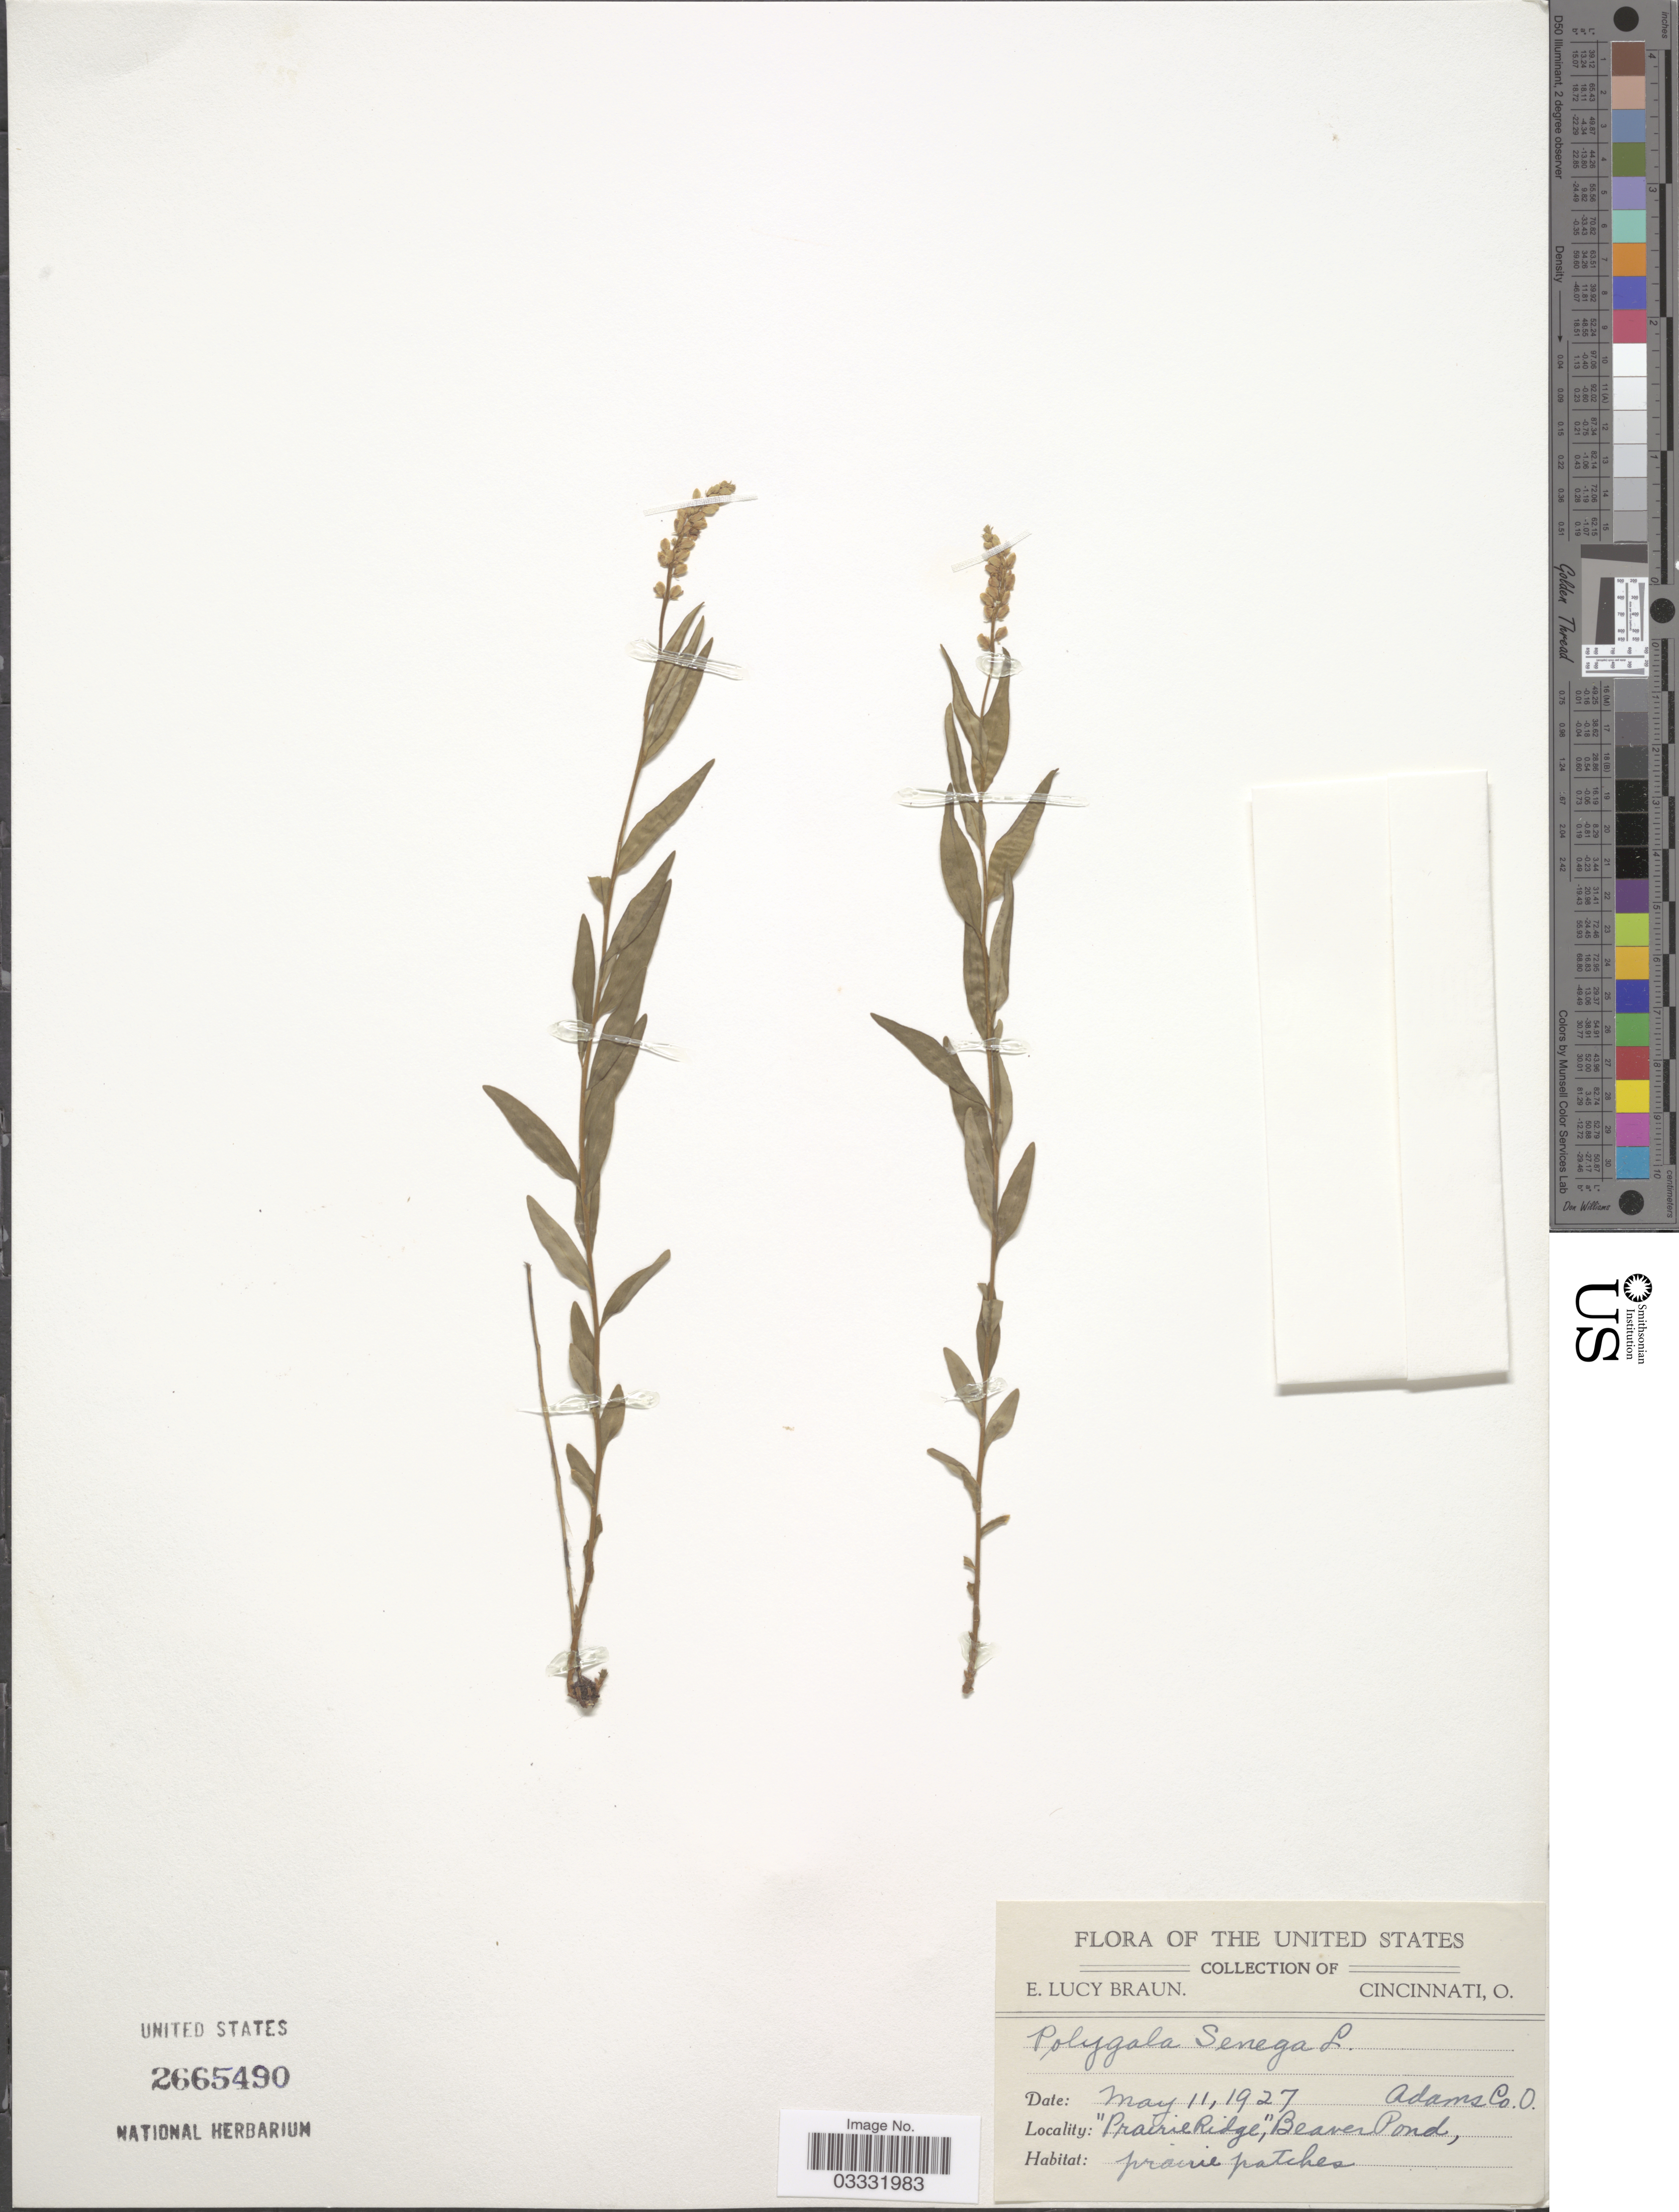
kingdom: Plantae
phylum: Tracheophyta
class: Magnoliopsida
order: Fabales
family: Polygalaceae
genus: Polygala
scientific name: Polygala senega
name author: L.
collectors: E. L. Braun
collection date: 1927-05-11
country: United States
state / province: Ohio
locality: Adams Co. "Prairie Ridge", Beaver Pond.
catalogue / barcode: US 2665490